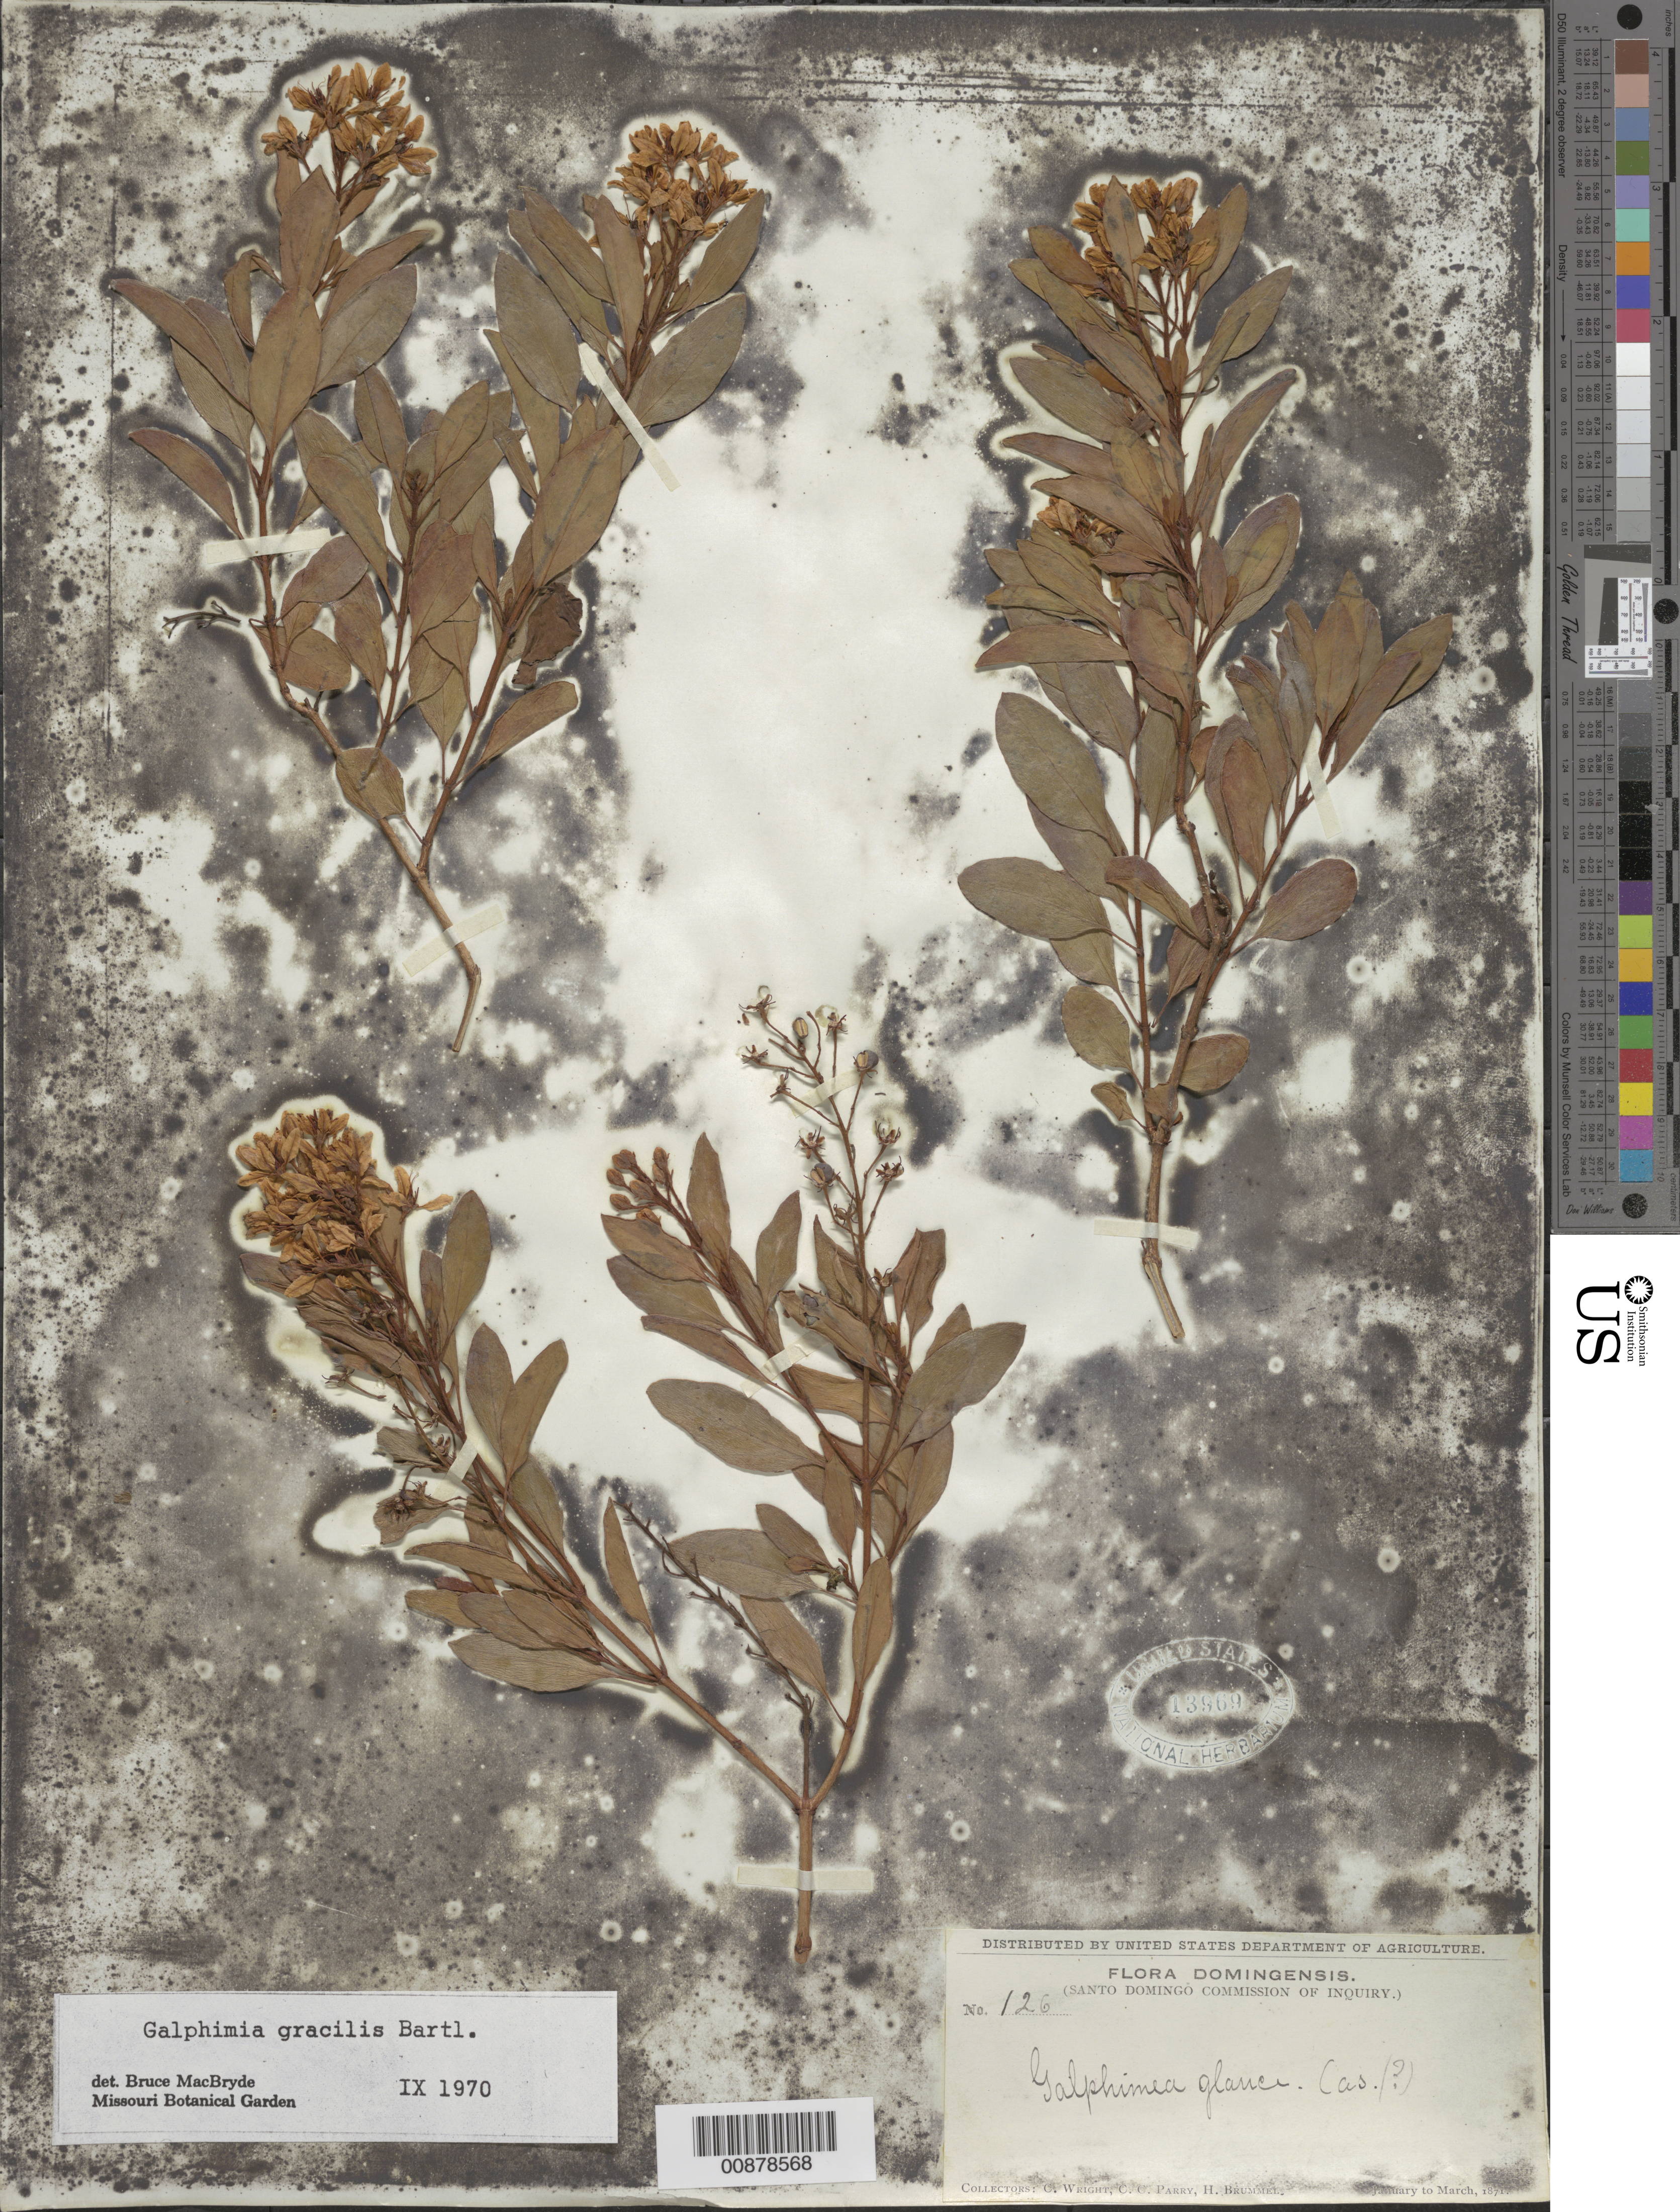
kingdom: Plantae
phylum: Tracheophyta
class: Magnoliopsida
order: Malpighiales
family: Malpighiaceae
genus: Galphimia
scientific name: Galphimia gracilis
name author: Bartl.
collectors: C. Wright, C. C. Parry & H. Brummel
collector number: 126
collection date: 1871-01/1871-03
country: Dominican Republic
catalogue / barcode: US 13969